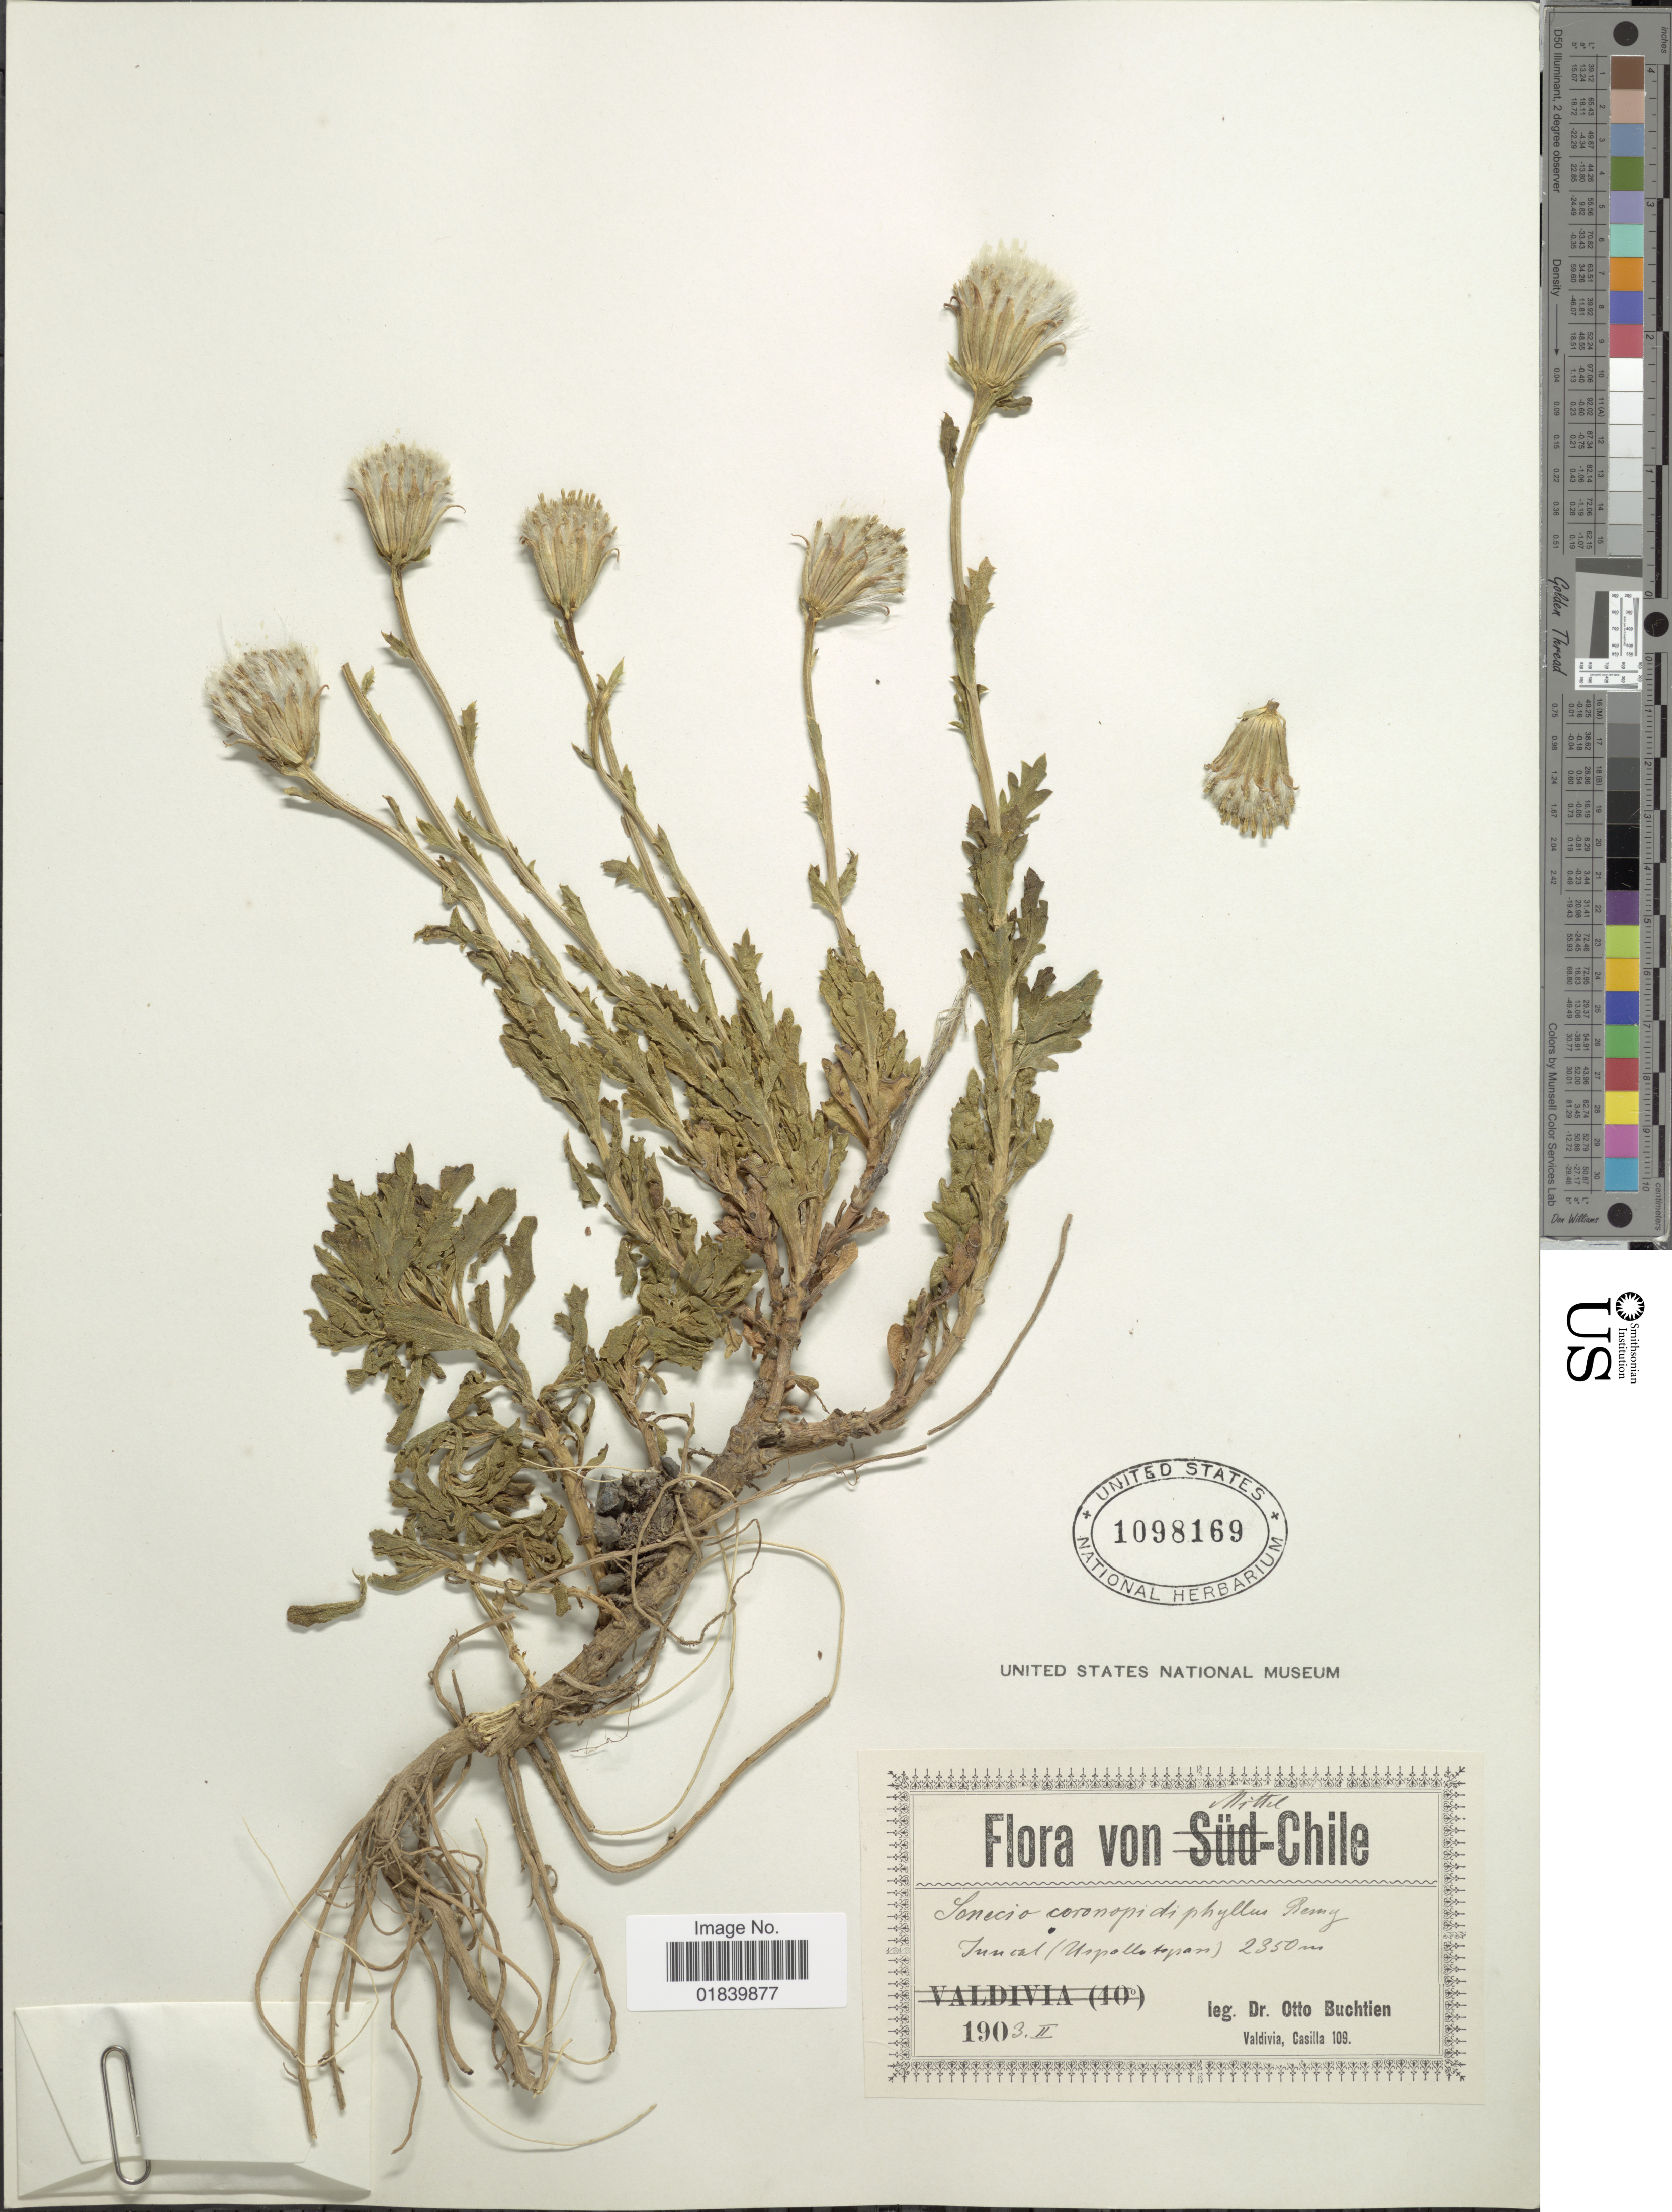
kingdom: Plantae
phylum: Tracheophyta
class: Magnoliopsida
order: Asterales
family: Asteraceae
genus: Senecio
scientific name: Senecio coronopodiphyllus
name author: J. Rémy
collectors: O. Buchtien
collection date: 1903-02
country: Chile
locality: Mittel-Chile, Juncal (Uspallata Pass).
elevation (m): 2350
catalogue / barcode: US 1098169